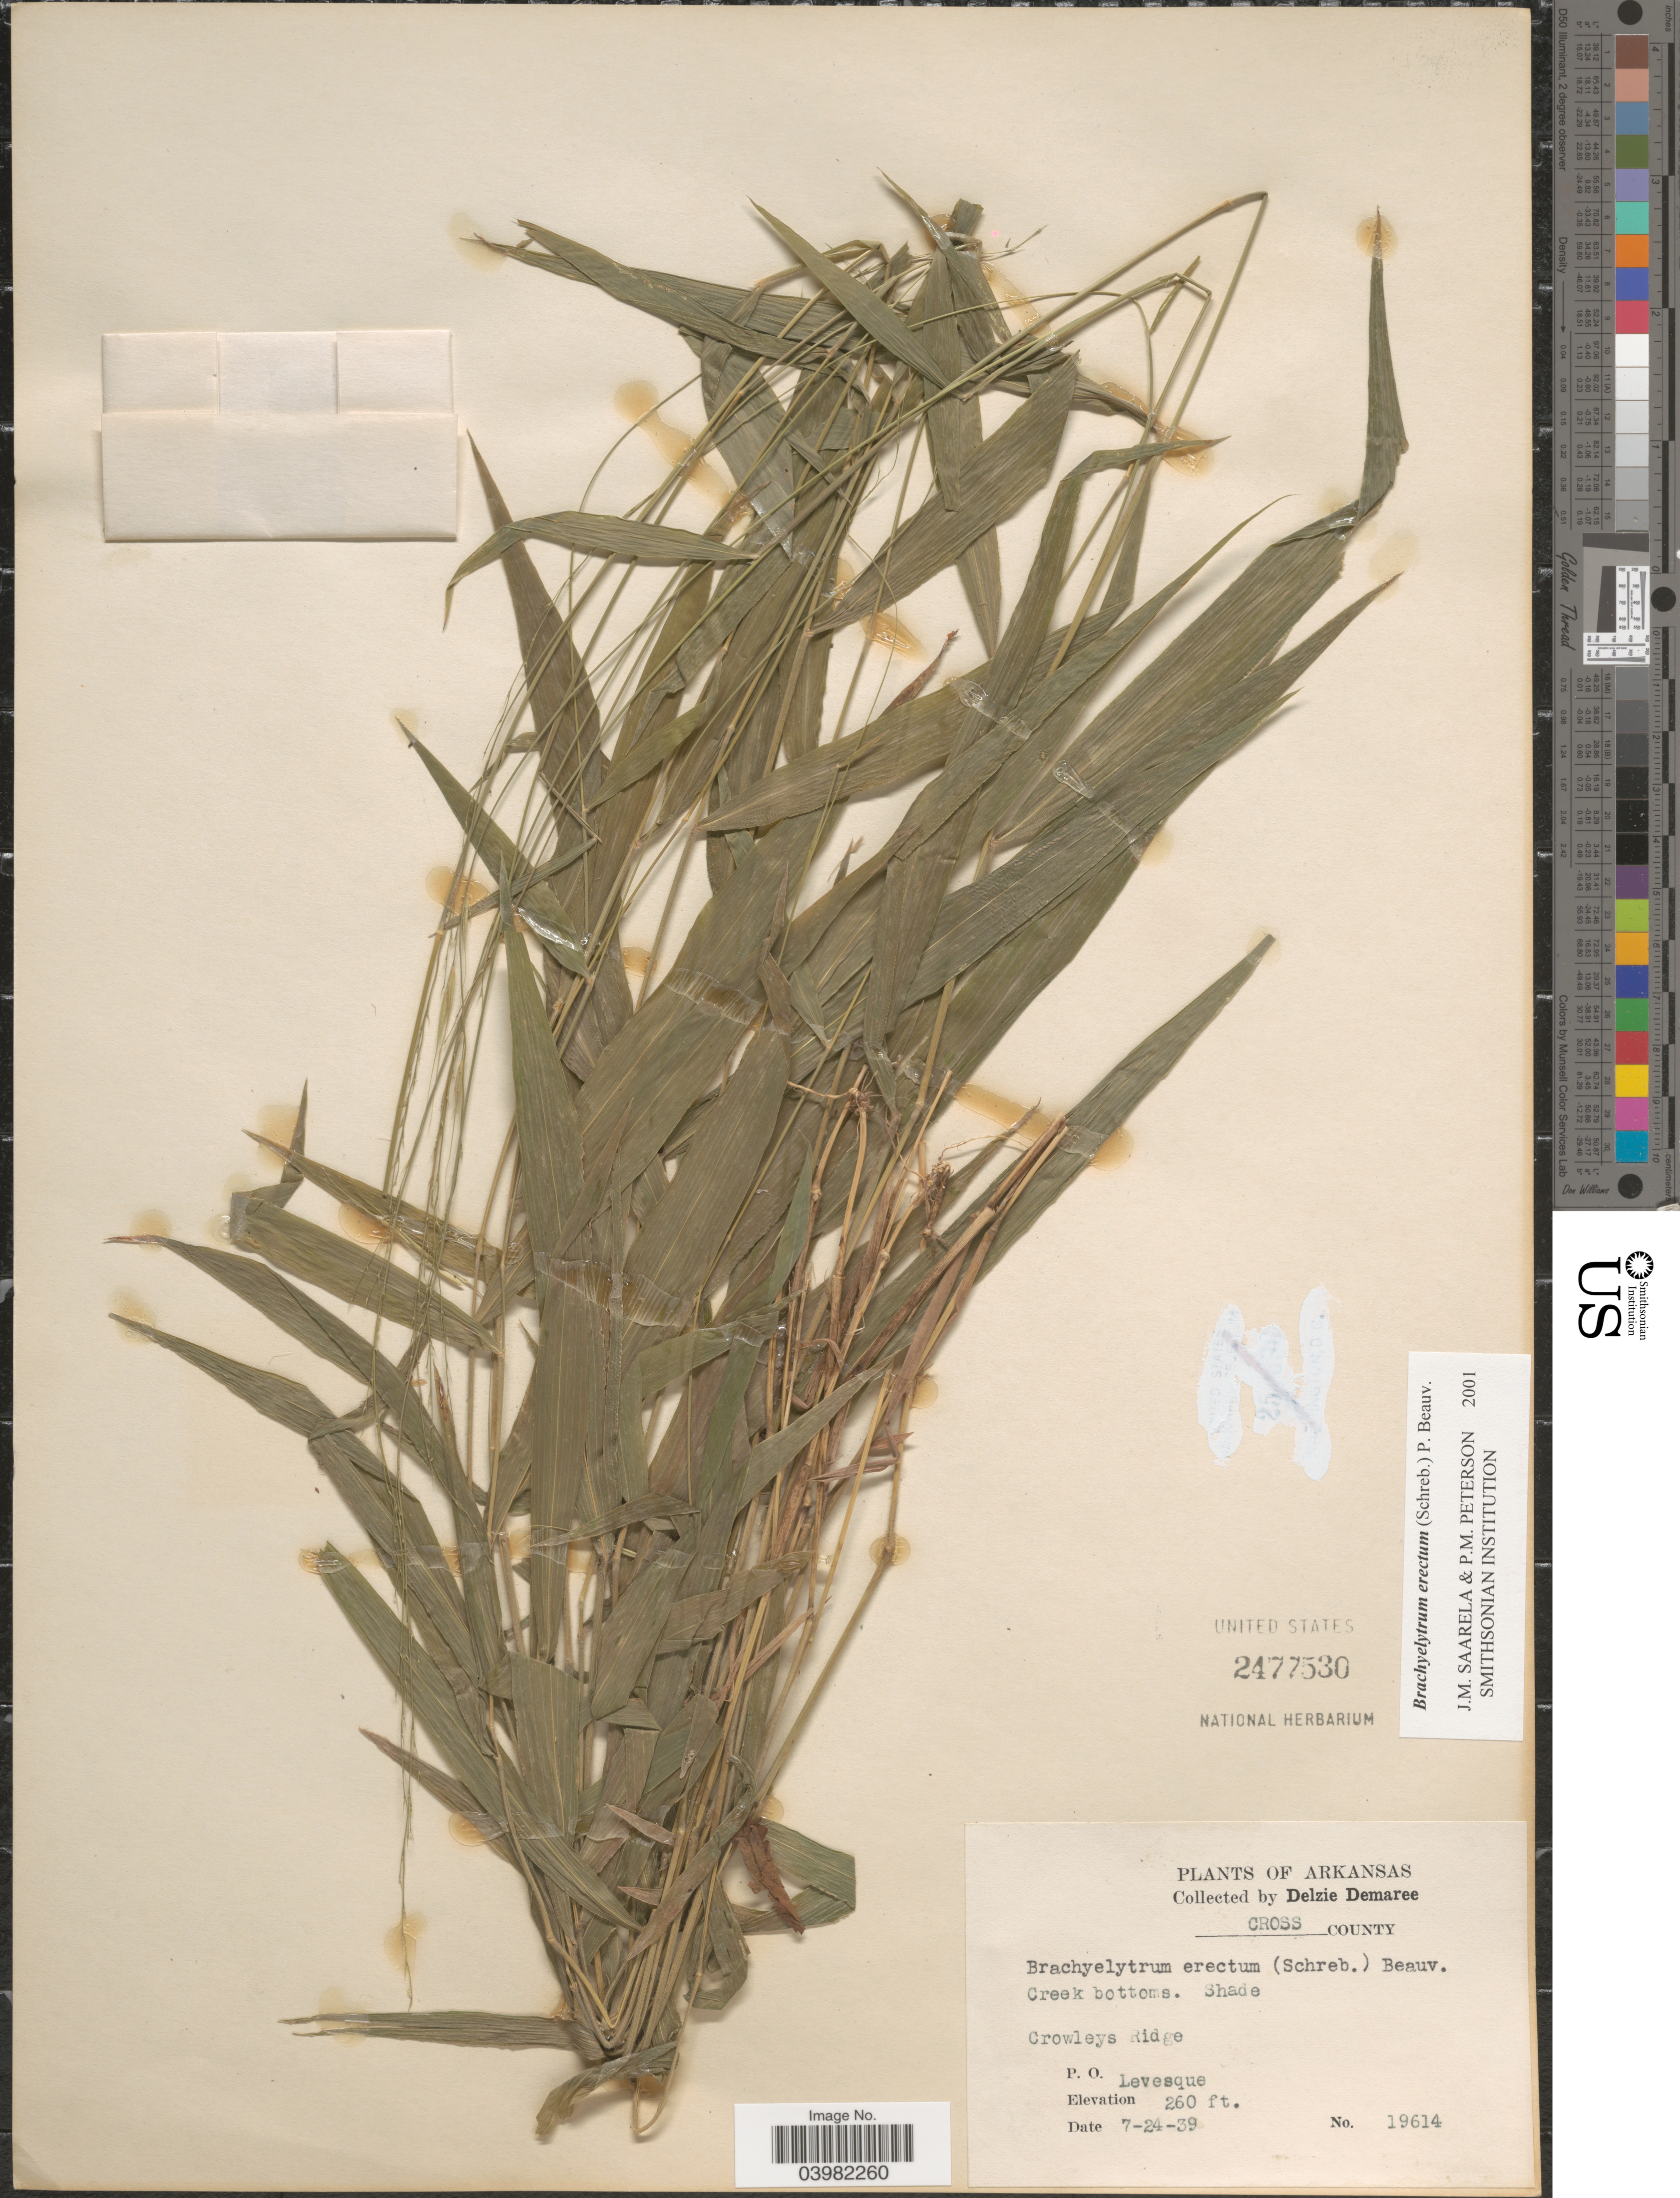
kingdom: Plantae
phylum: Tracheophyta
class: Liliopsida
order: Poales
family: Poaceae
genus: Brachyelytrum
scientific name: Brachyelytrum erectum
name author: (Schreb.) P. Beauv.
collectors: D. Demaree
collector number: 19614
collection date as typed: Transcribed d/m/y: 24/7/39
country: United States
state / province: Arkansas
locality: Cross County. Crowleys Ridge. P. O. Levesque.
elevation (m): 79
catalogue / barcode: US 2477530